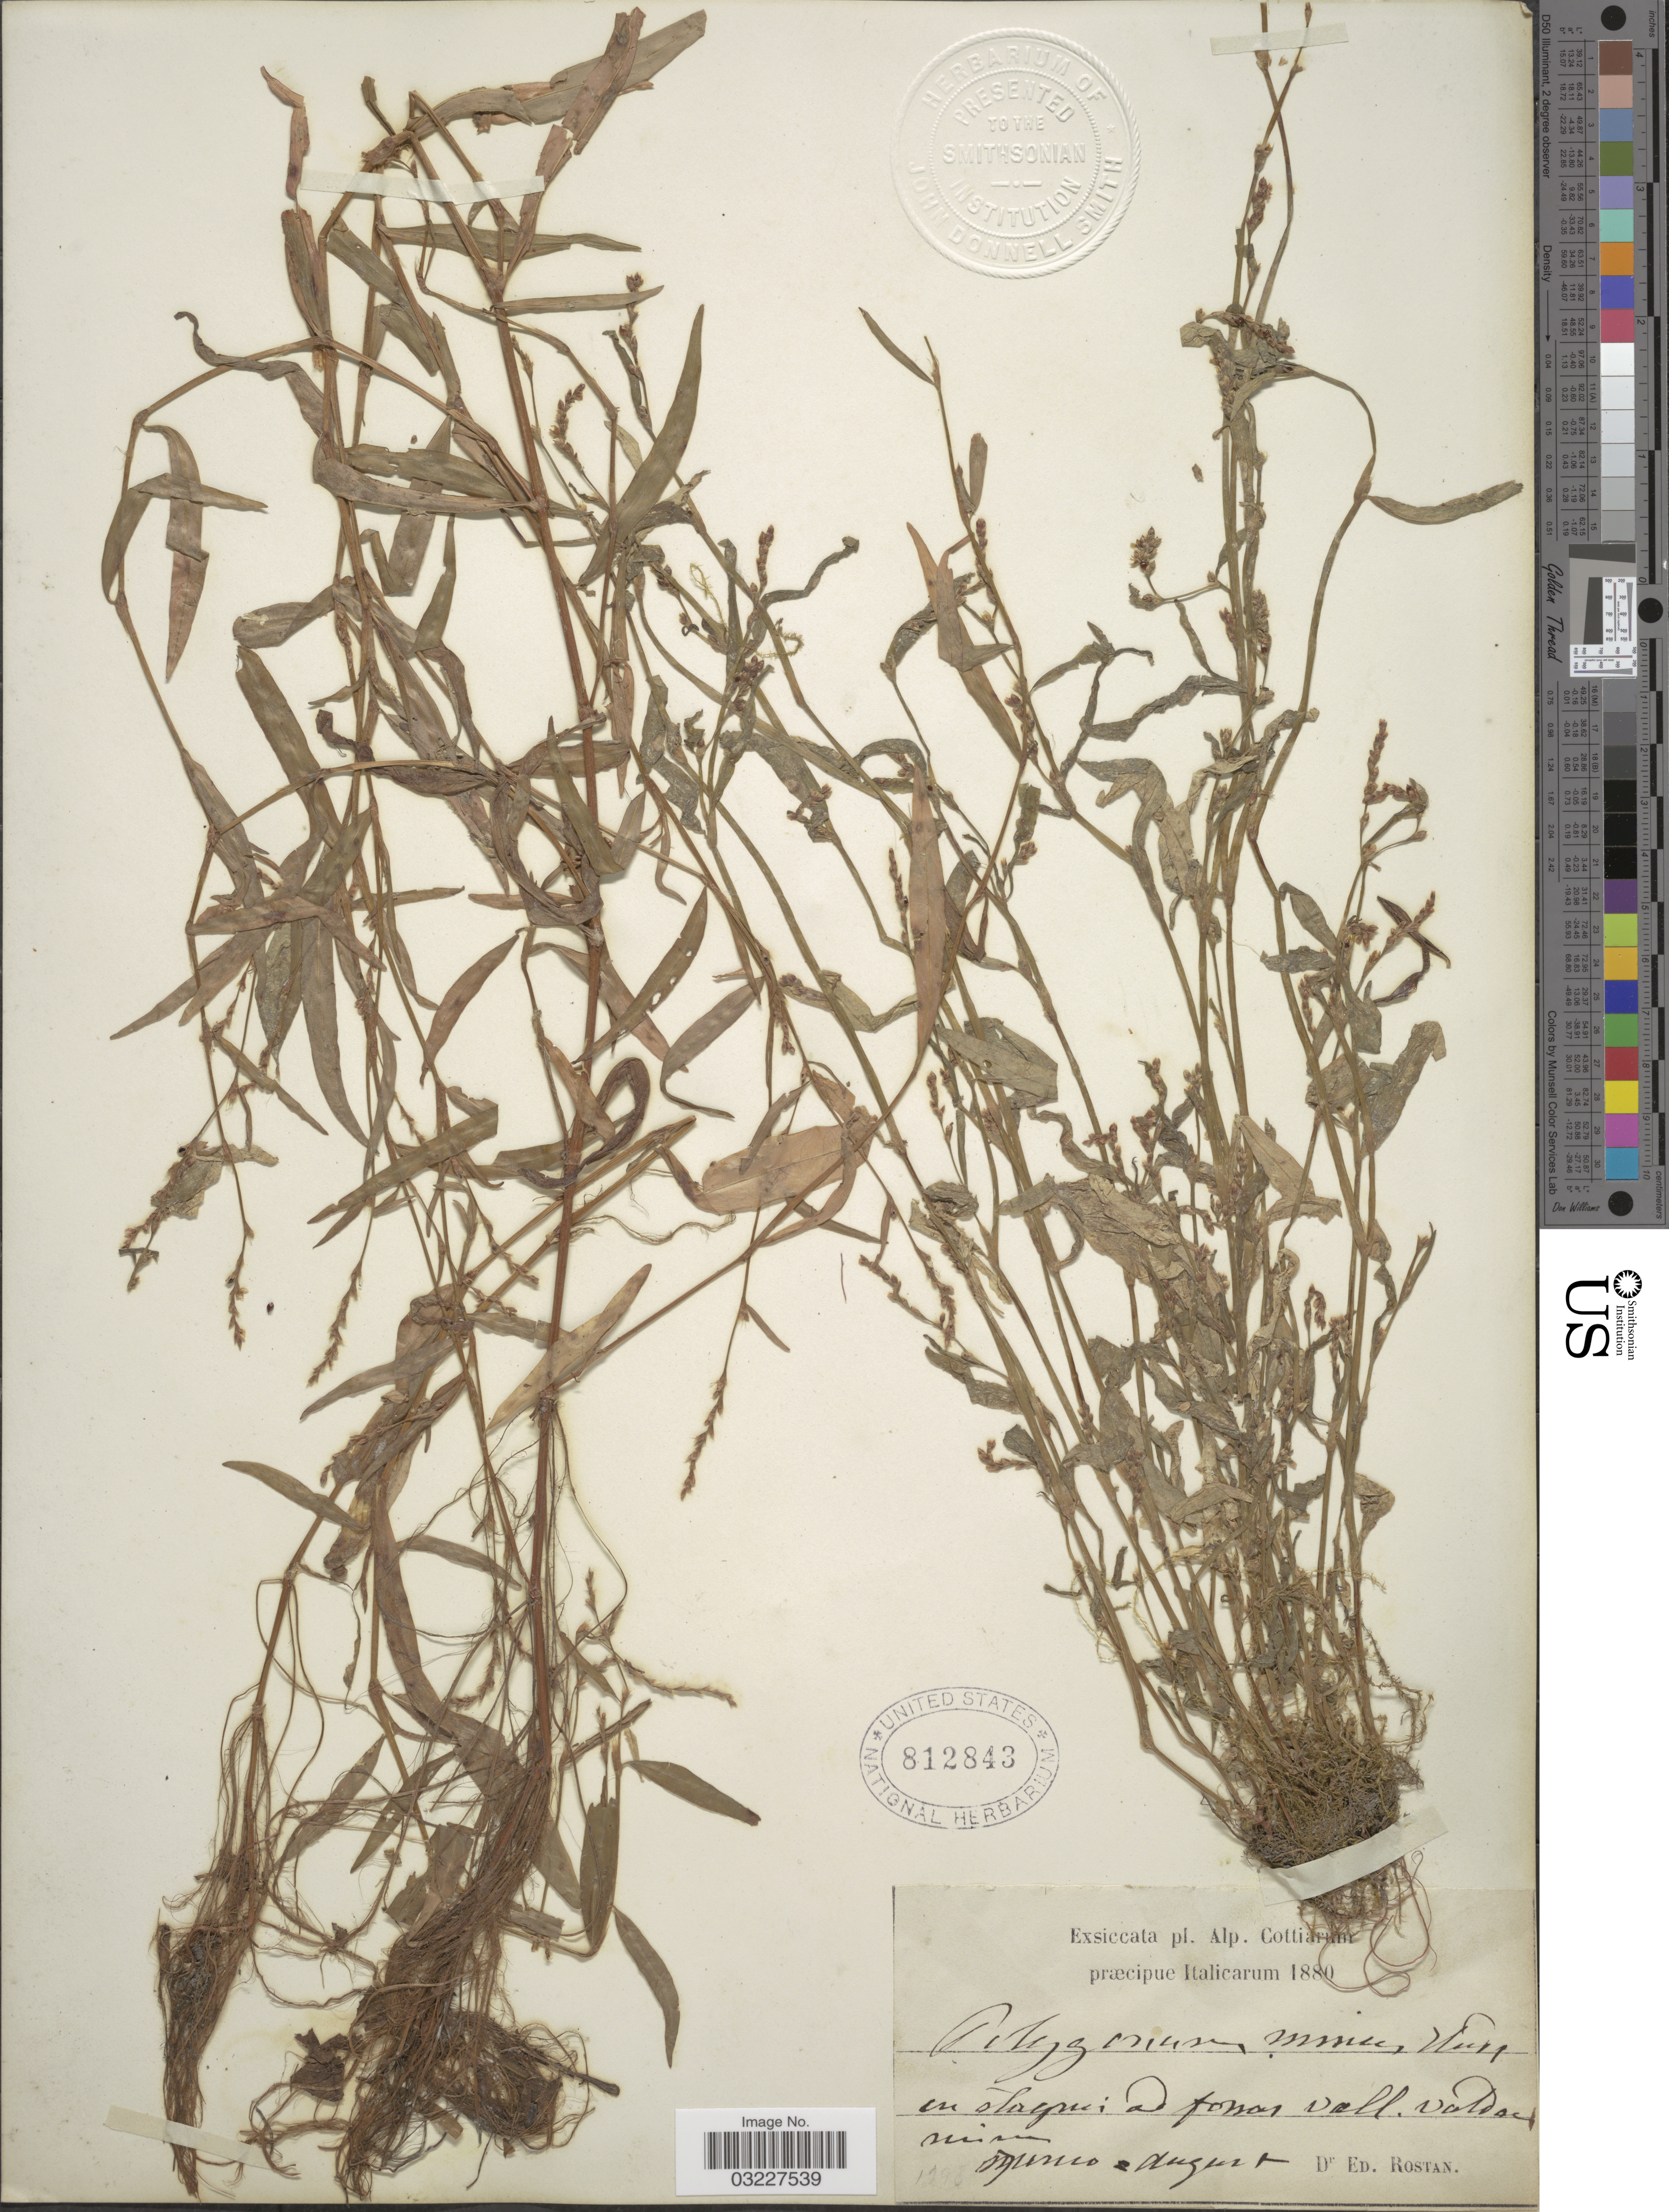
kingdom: Plantae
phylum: Tracheophyta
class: Magnoliopsida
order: Caryophyllales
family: Polygonaceae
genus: Polygonum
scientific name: Polygonum minus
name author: Huds.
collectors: E. Rostan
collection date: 1880-06/1880-08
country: Italy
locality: Exsiccata pl. Alp. Cottiarum, en slagric [interpreted]: ad fossas vall. valdaci [interpreted] minus [interpreted].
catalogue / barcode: US 812843